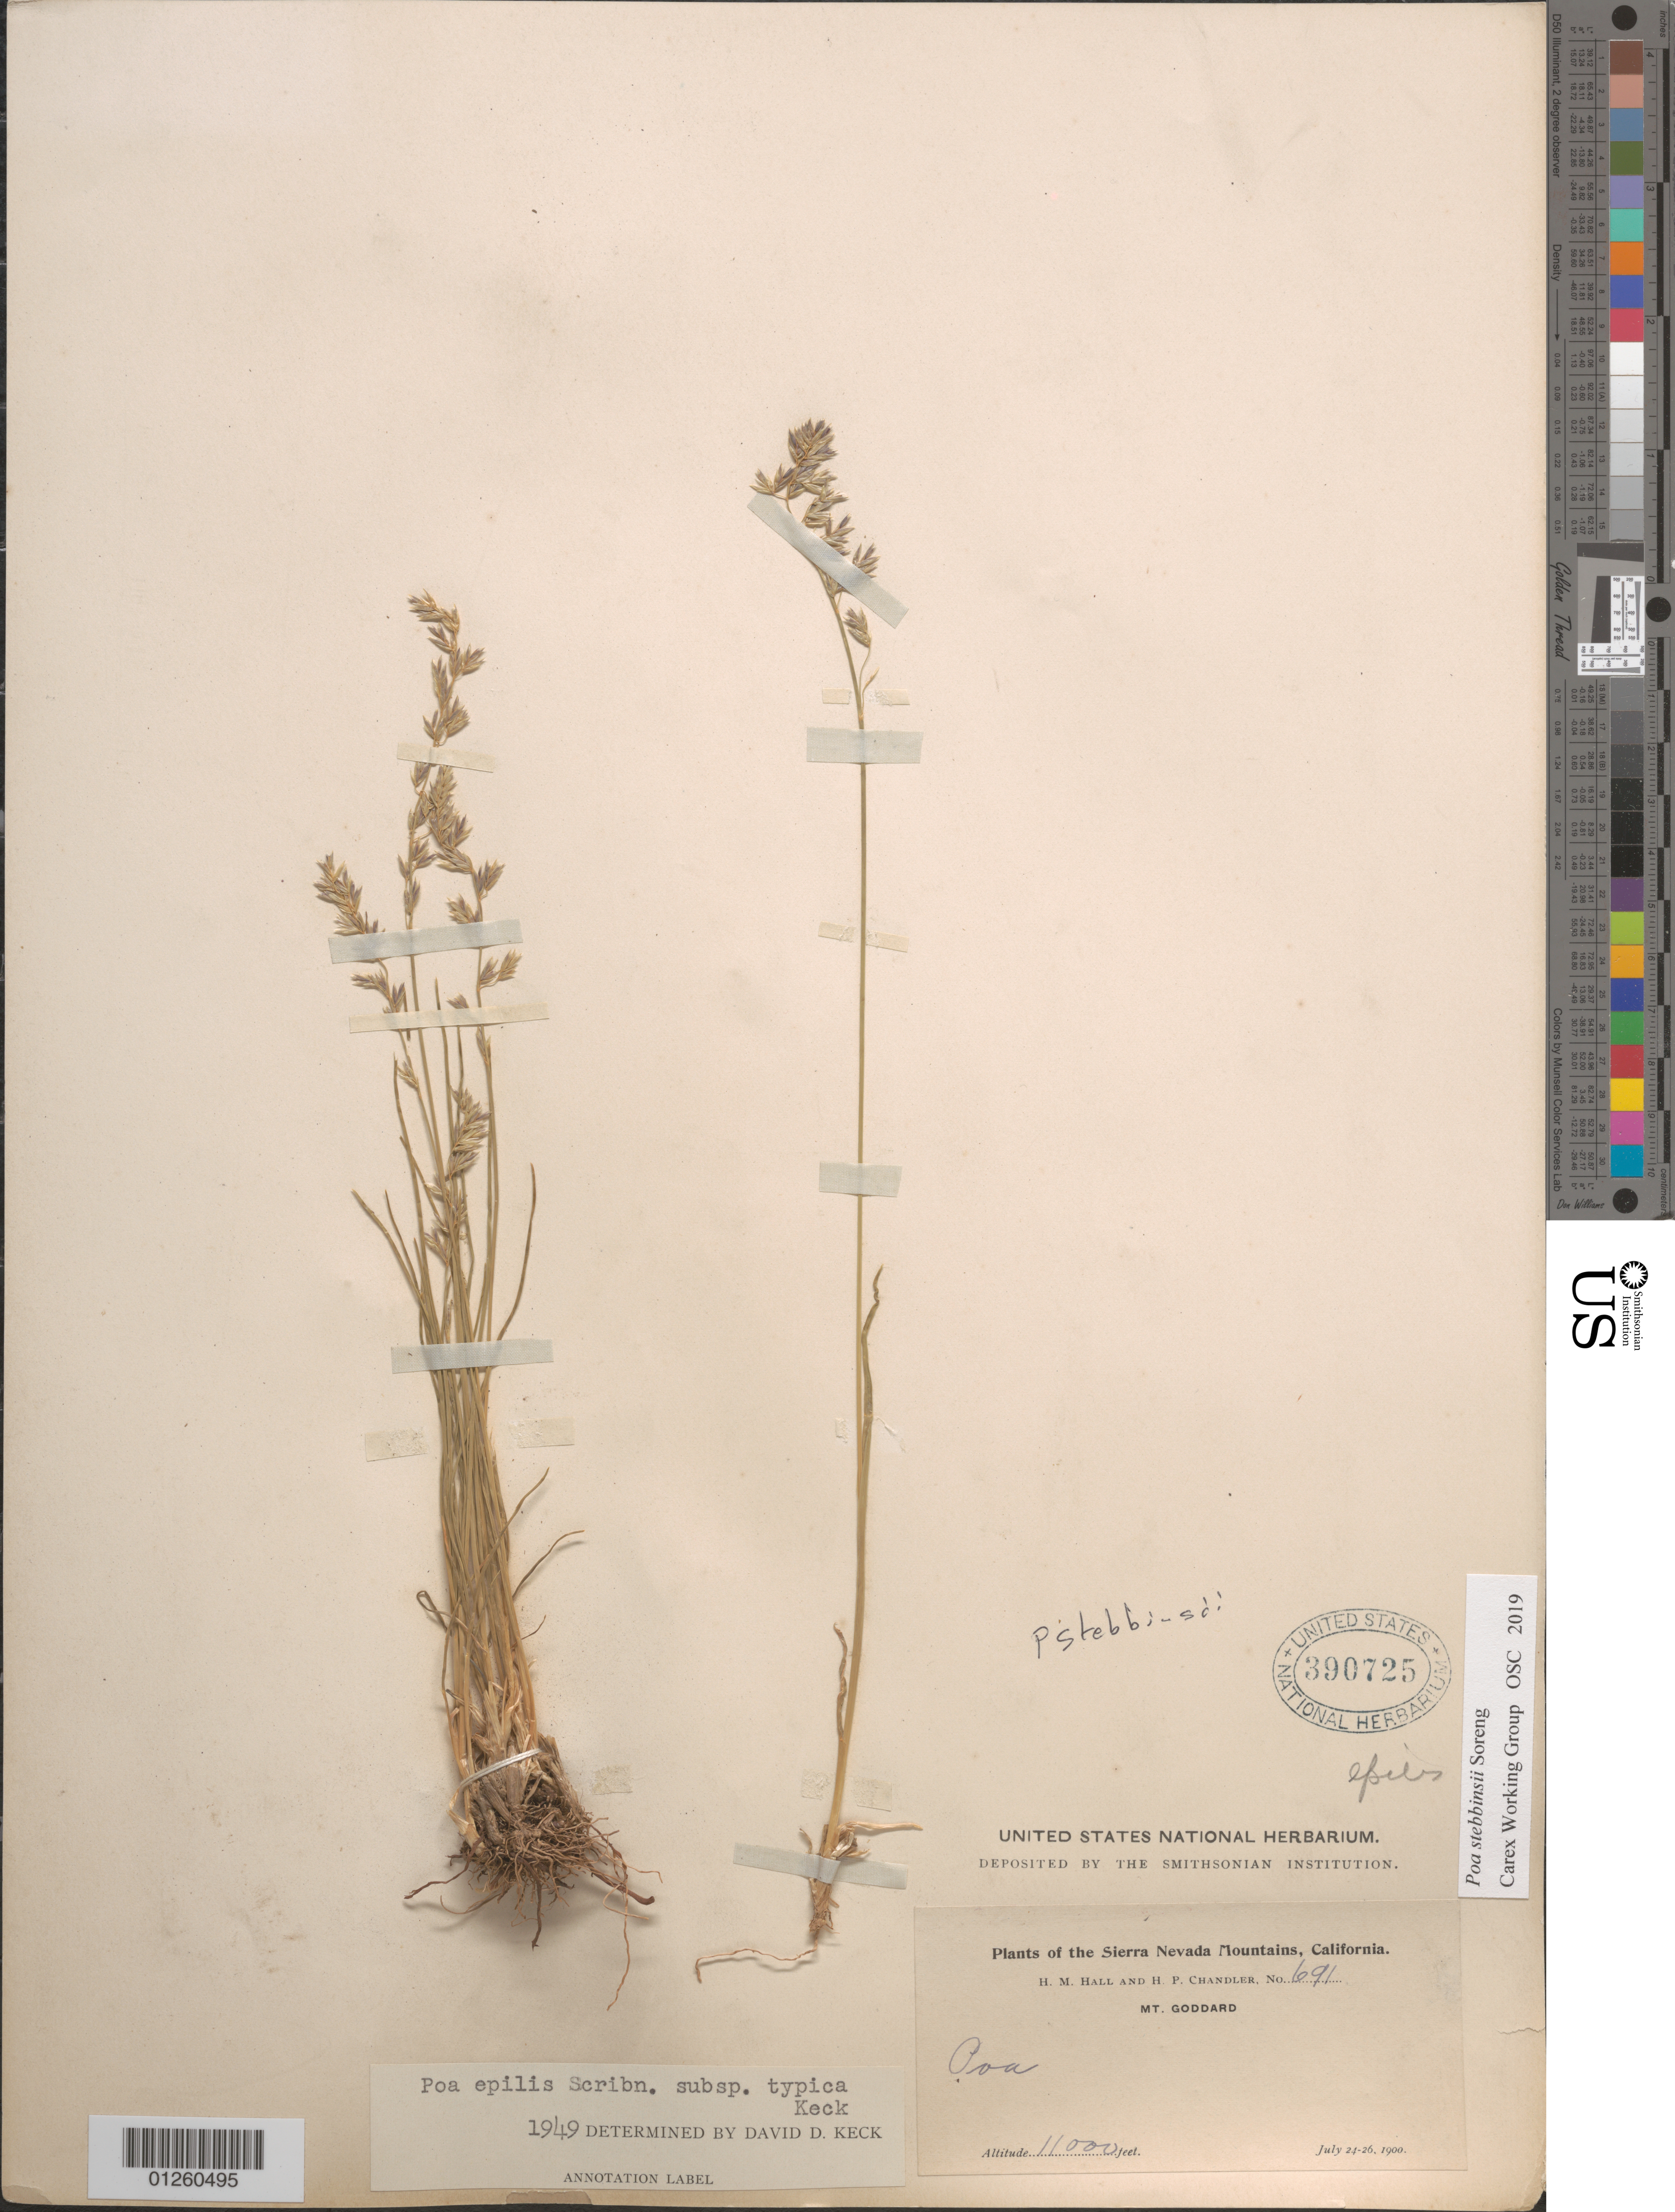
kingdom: Plantae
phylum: Tracheophyta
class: Liliopsida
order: Poales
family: Poaceae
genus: Poa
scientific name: Poa stebbinsii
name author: Soreng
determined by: Soreng, Robert J., Research Associate (BOT), Smithsonian Institution - National Museum of Natural History (UNITED STATES)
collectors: H. Hall & H. Chandler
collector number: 691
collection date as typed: July 24 - 26, 1900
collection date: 1900-07-24/1900-07-26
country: United States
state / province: California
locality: Mount Goddard. Sierran Nevada Mountains.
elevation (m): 3353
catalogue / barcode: US 390725